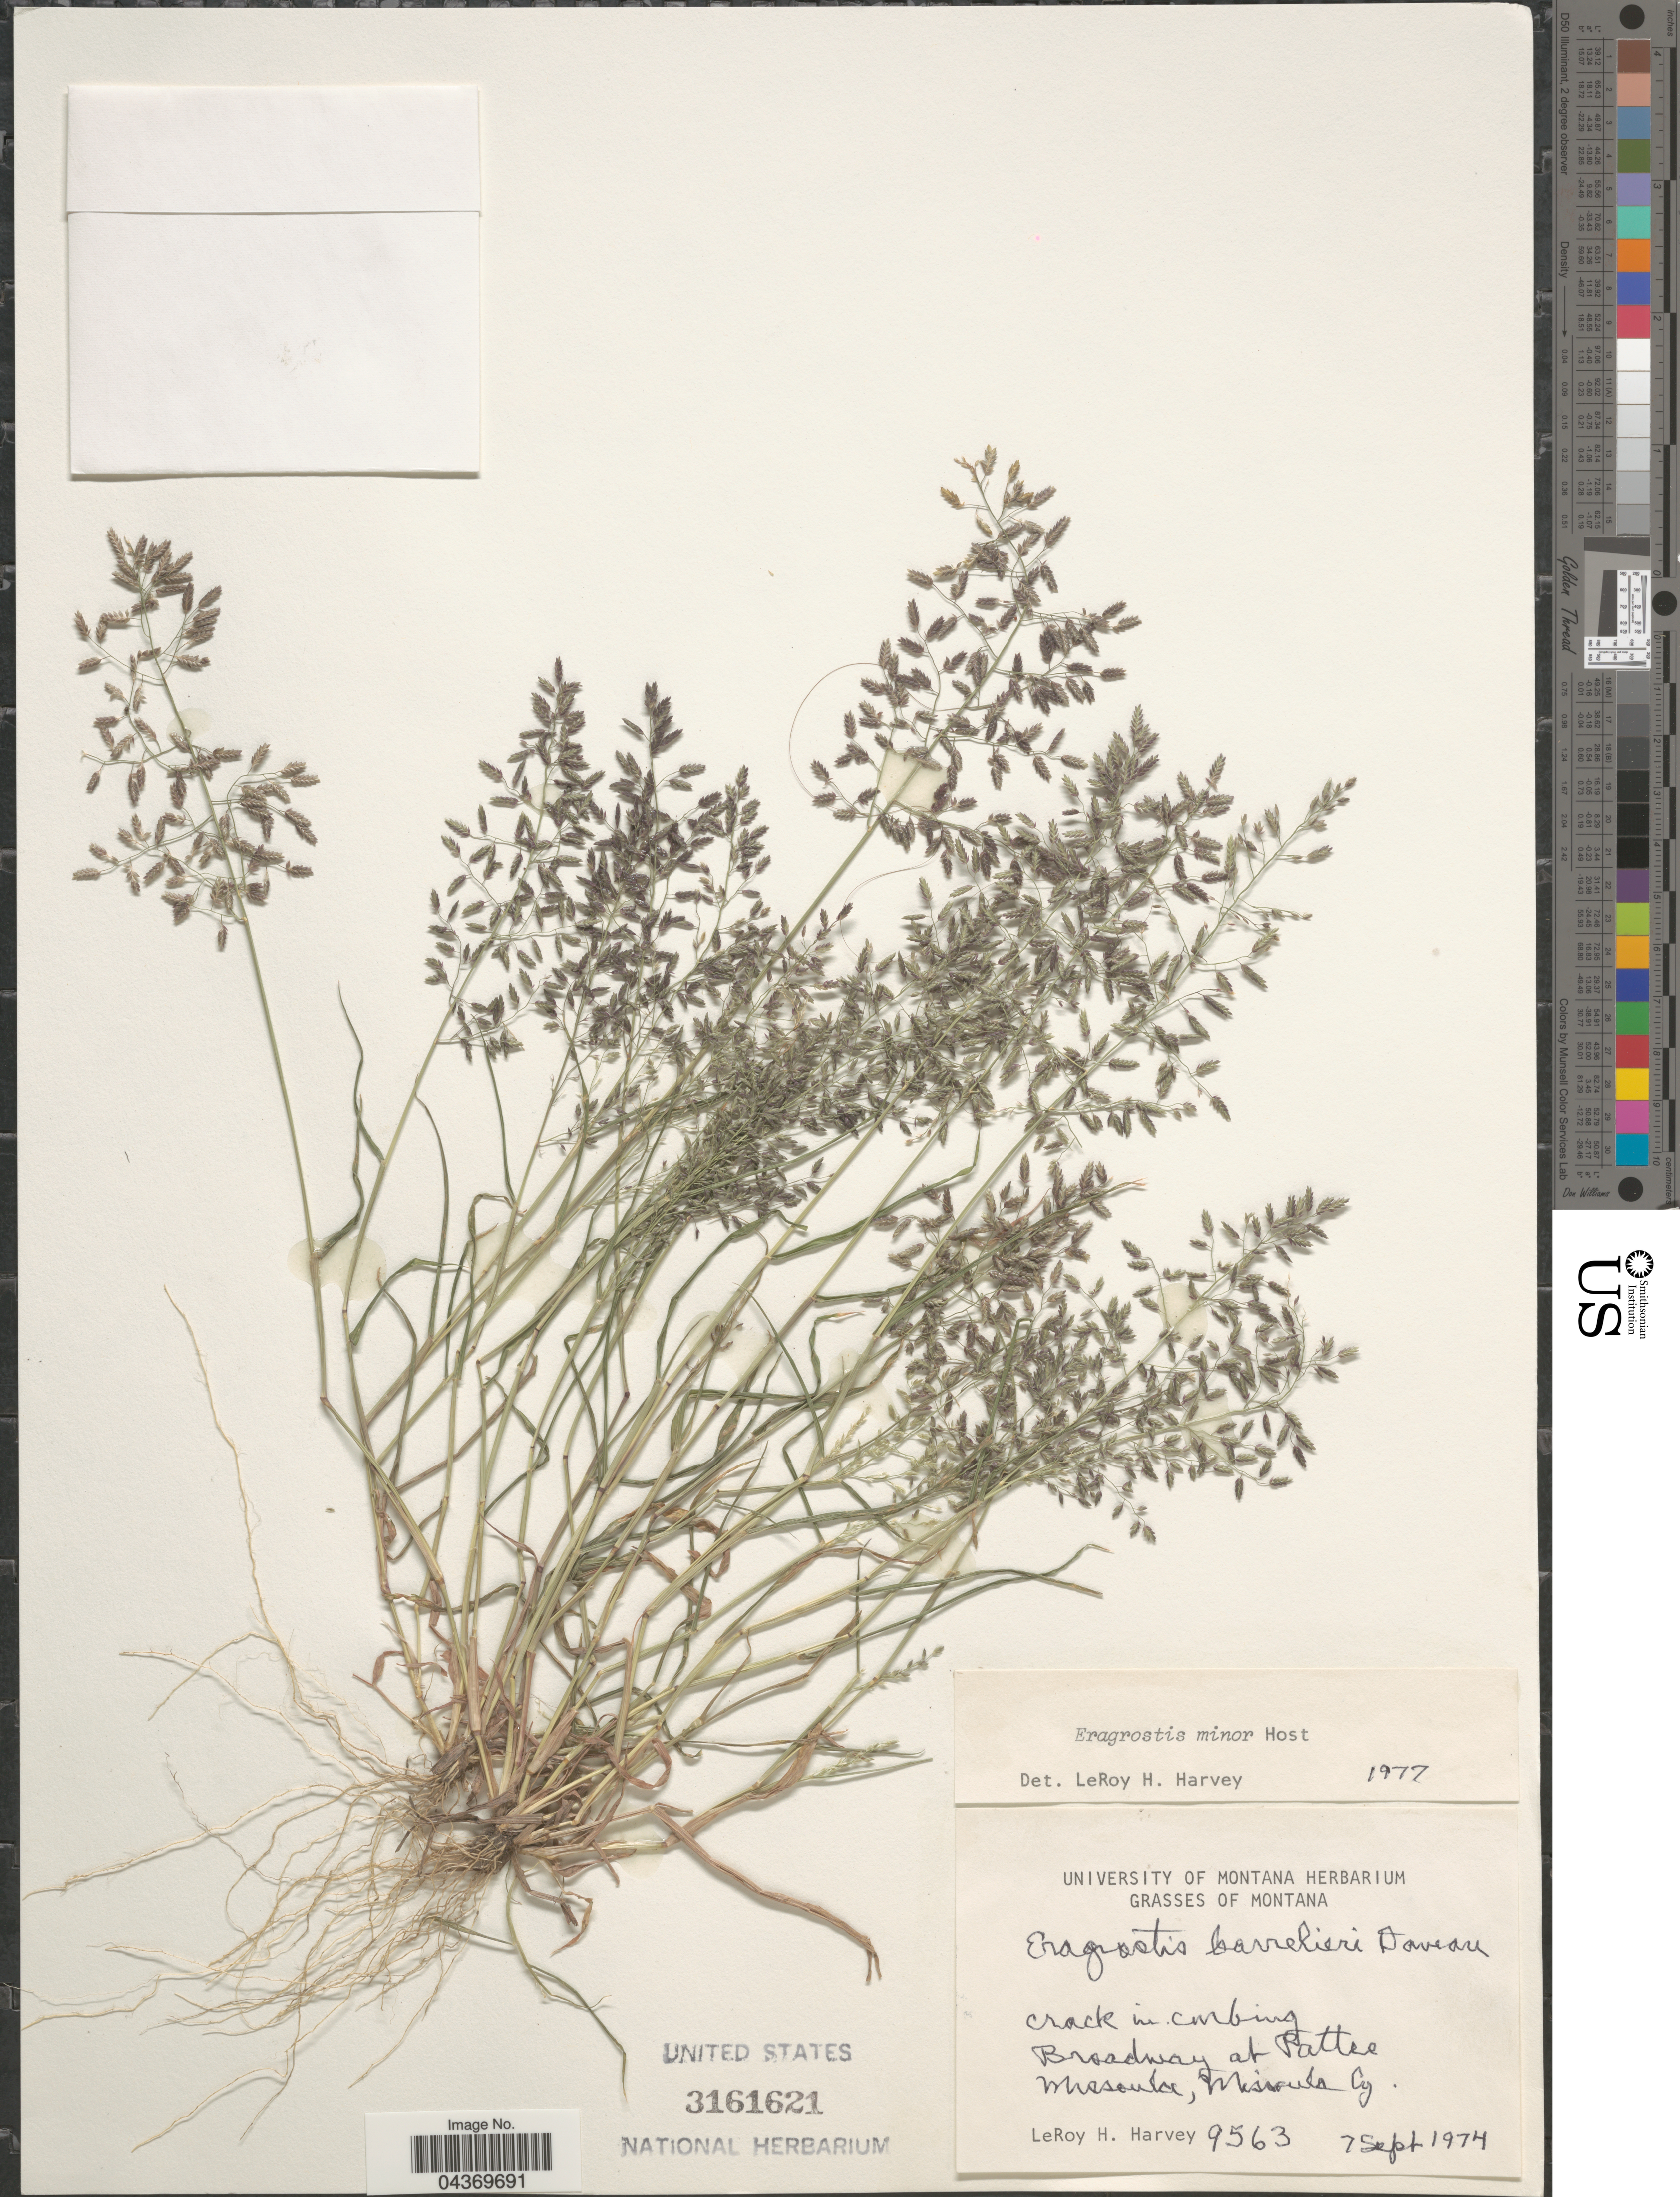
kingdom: Plantae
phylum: Tracheophyta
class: Liliopsida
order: Poales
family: Poaceae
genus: Eragrostis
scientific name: Eragrostis minor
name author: Host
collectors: L. H. Harvey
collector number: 9563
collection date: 1974-09-07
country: United States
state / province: Montana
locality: Broadway at Pattee Missoula, Missoula Cy.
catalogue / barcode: US 3161621